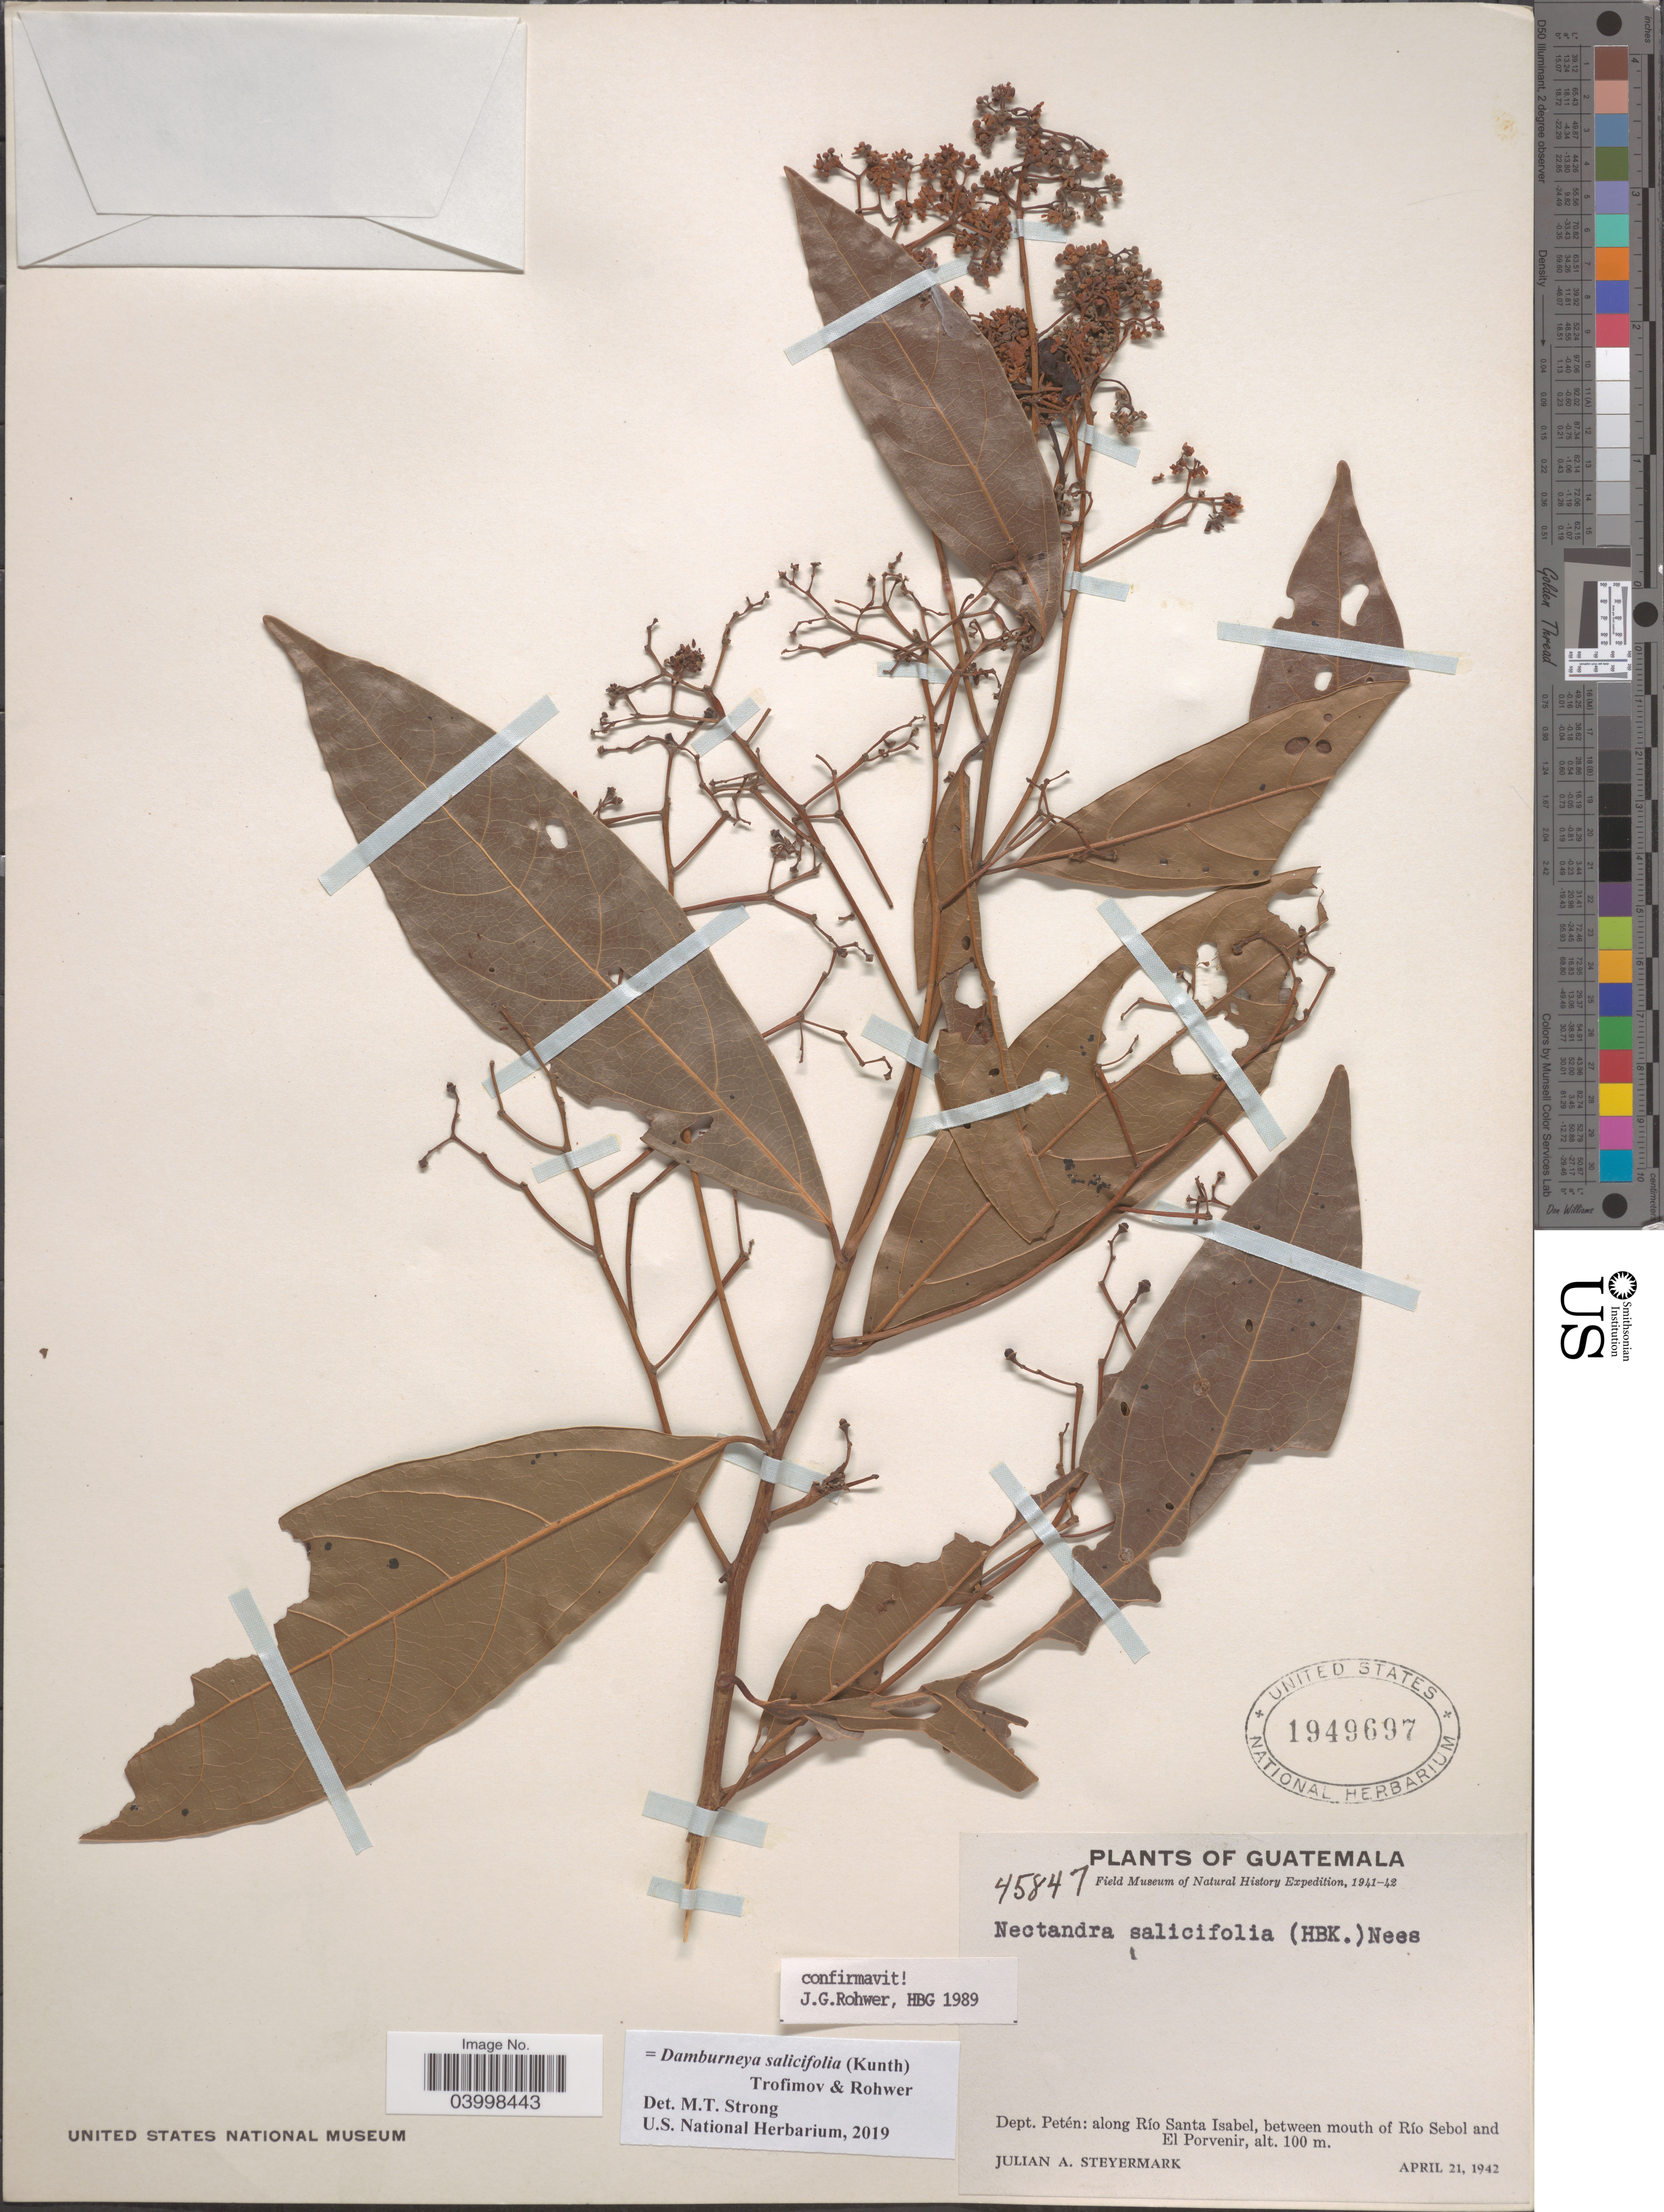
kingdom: Plantae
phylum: Tracheophyta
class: Magnoliopsida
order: Laurales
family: Lauraceae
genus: Damburneya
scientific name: Damburneya salicifolia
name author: (Kunth) Trofimov & Rohwer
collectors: J. Steyermark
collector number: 45847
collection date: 1942-04-21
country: Guatemala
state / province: El Peten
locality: Dept. Petén: along Río Santa Isabel, between mouth of Río Sebol and El Porvenir.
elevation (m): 100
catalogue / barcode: US 1949697